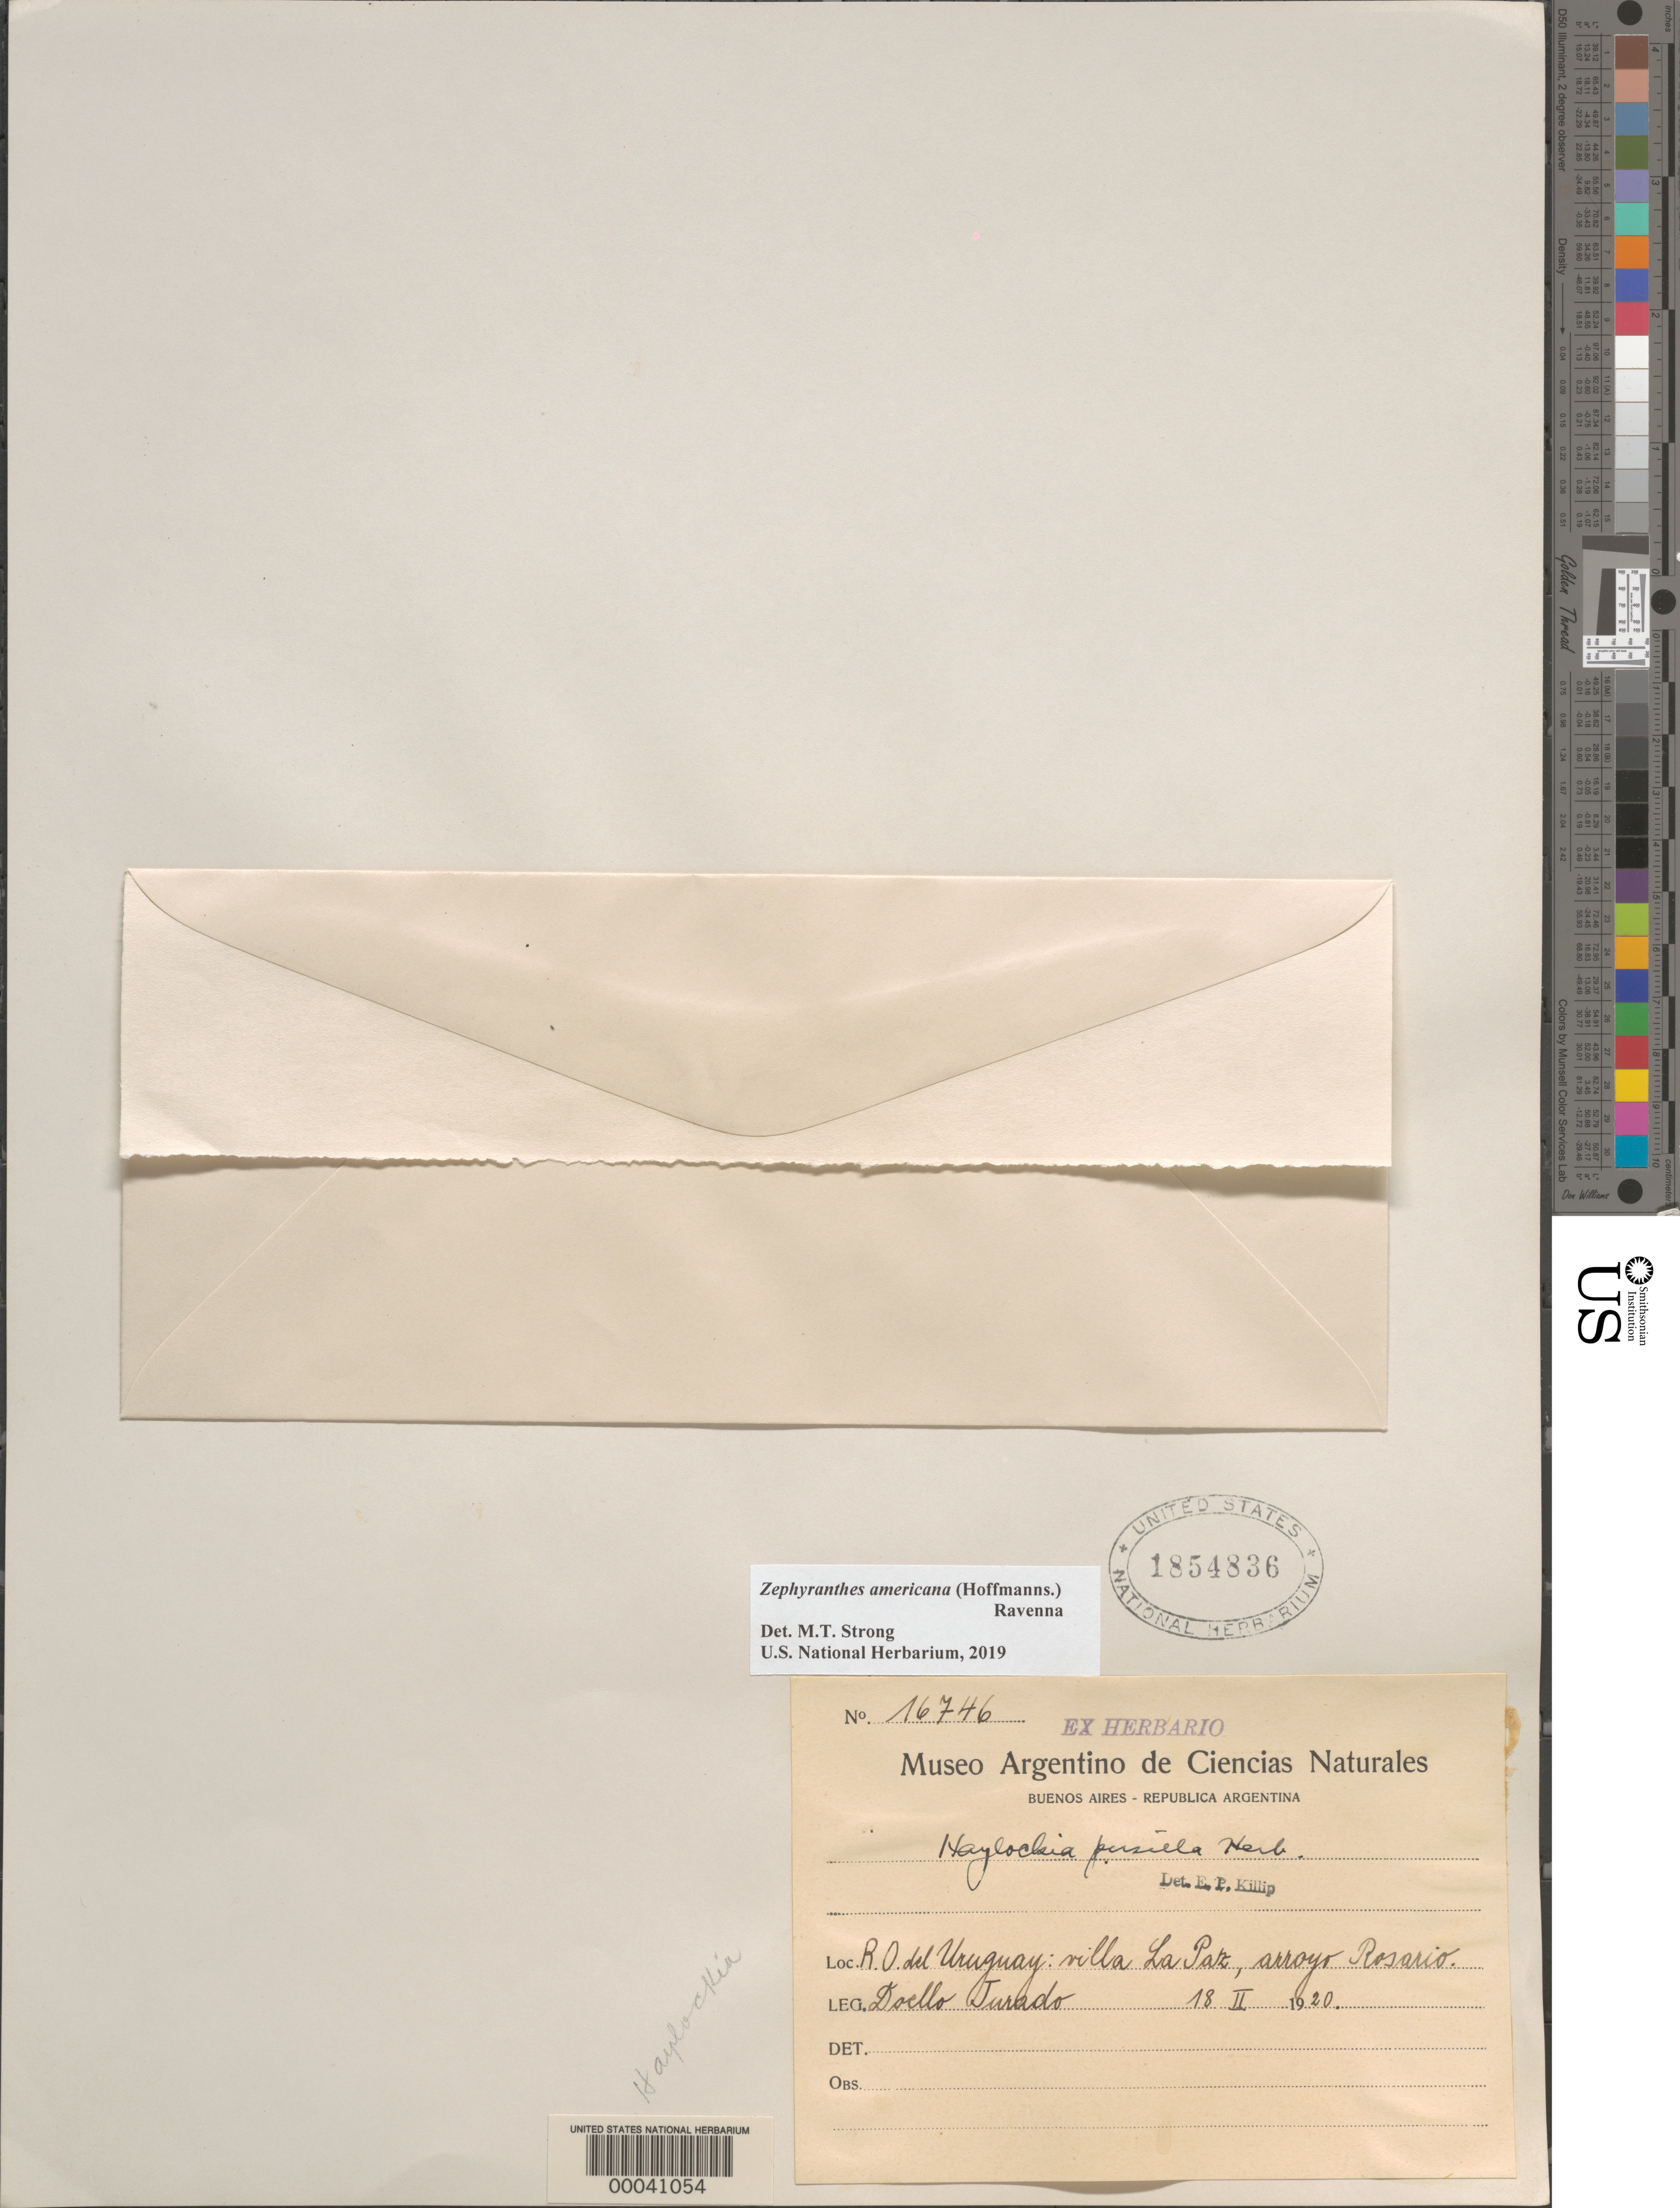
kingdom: Plantae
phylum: Tracheophyta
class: Liliopsida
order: Asparagales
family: Amaryllidaceae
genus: Zephyranthes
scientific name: Zephyranthes americana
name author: (Hoffmanns.) Ravenna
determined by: Strong, Mark T., (BOT), Smithsonian Institution - National Museum of Natural History (UNITED STATES)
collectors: D. Jurado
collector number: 16746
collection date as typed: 18 Feb 1920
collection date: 1920-02-18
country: Uruguay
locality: Villa la paz, arroyo rosario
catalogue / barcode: US 1854836